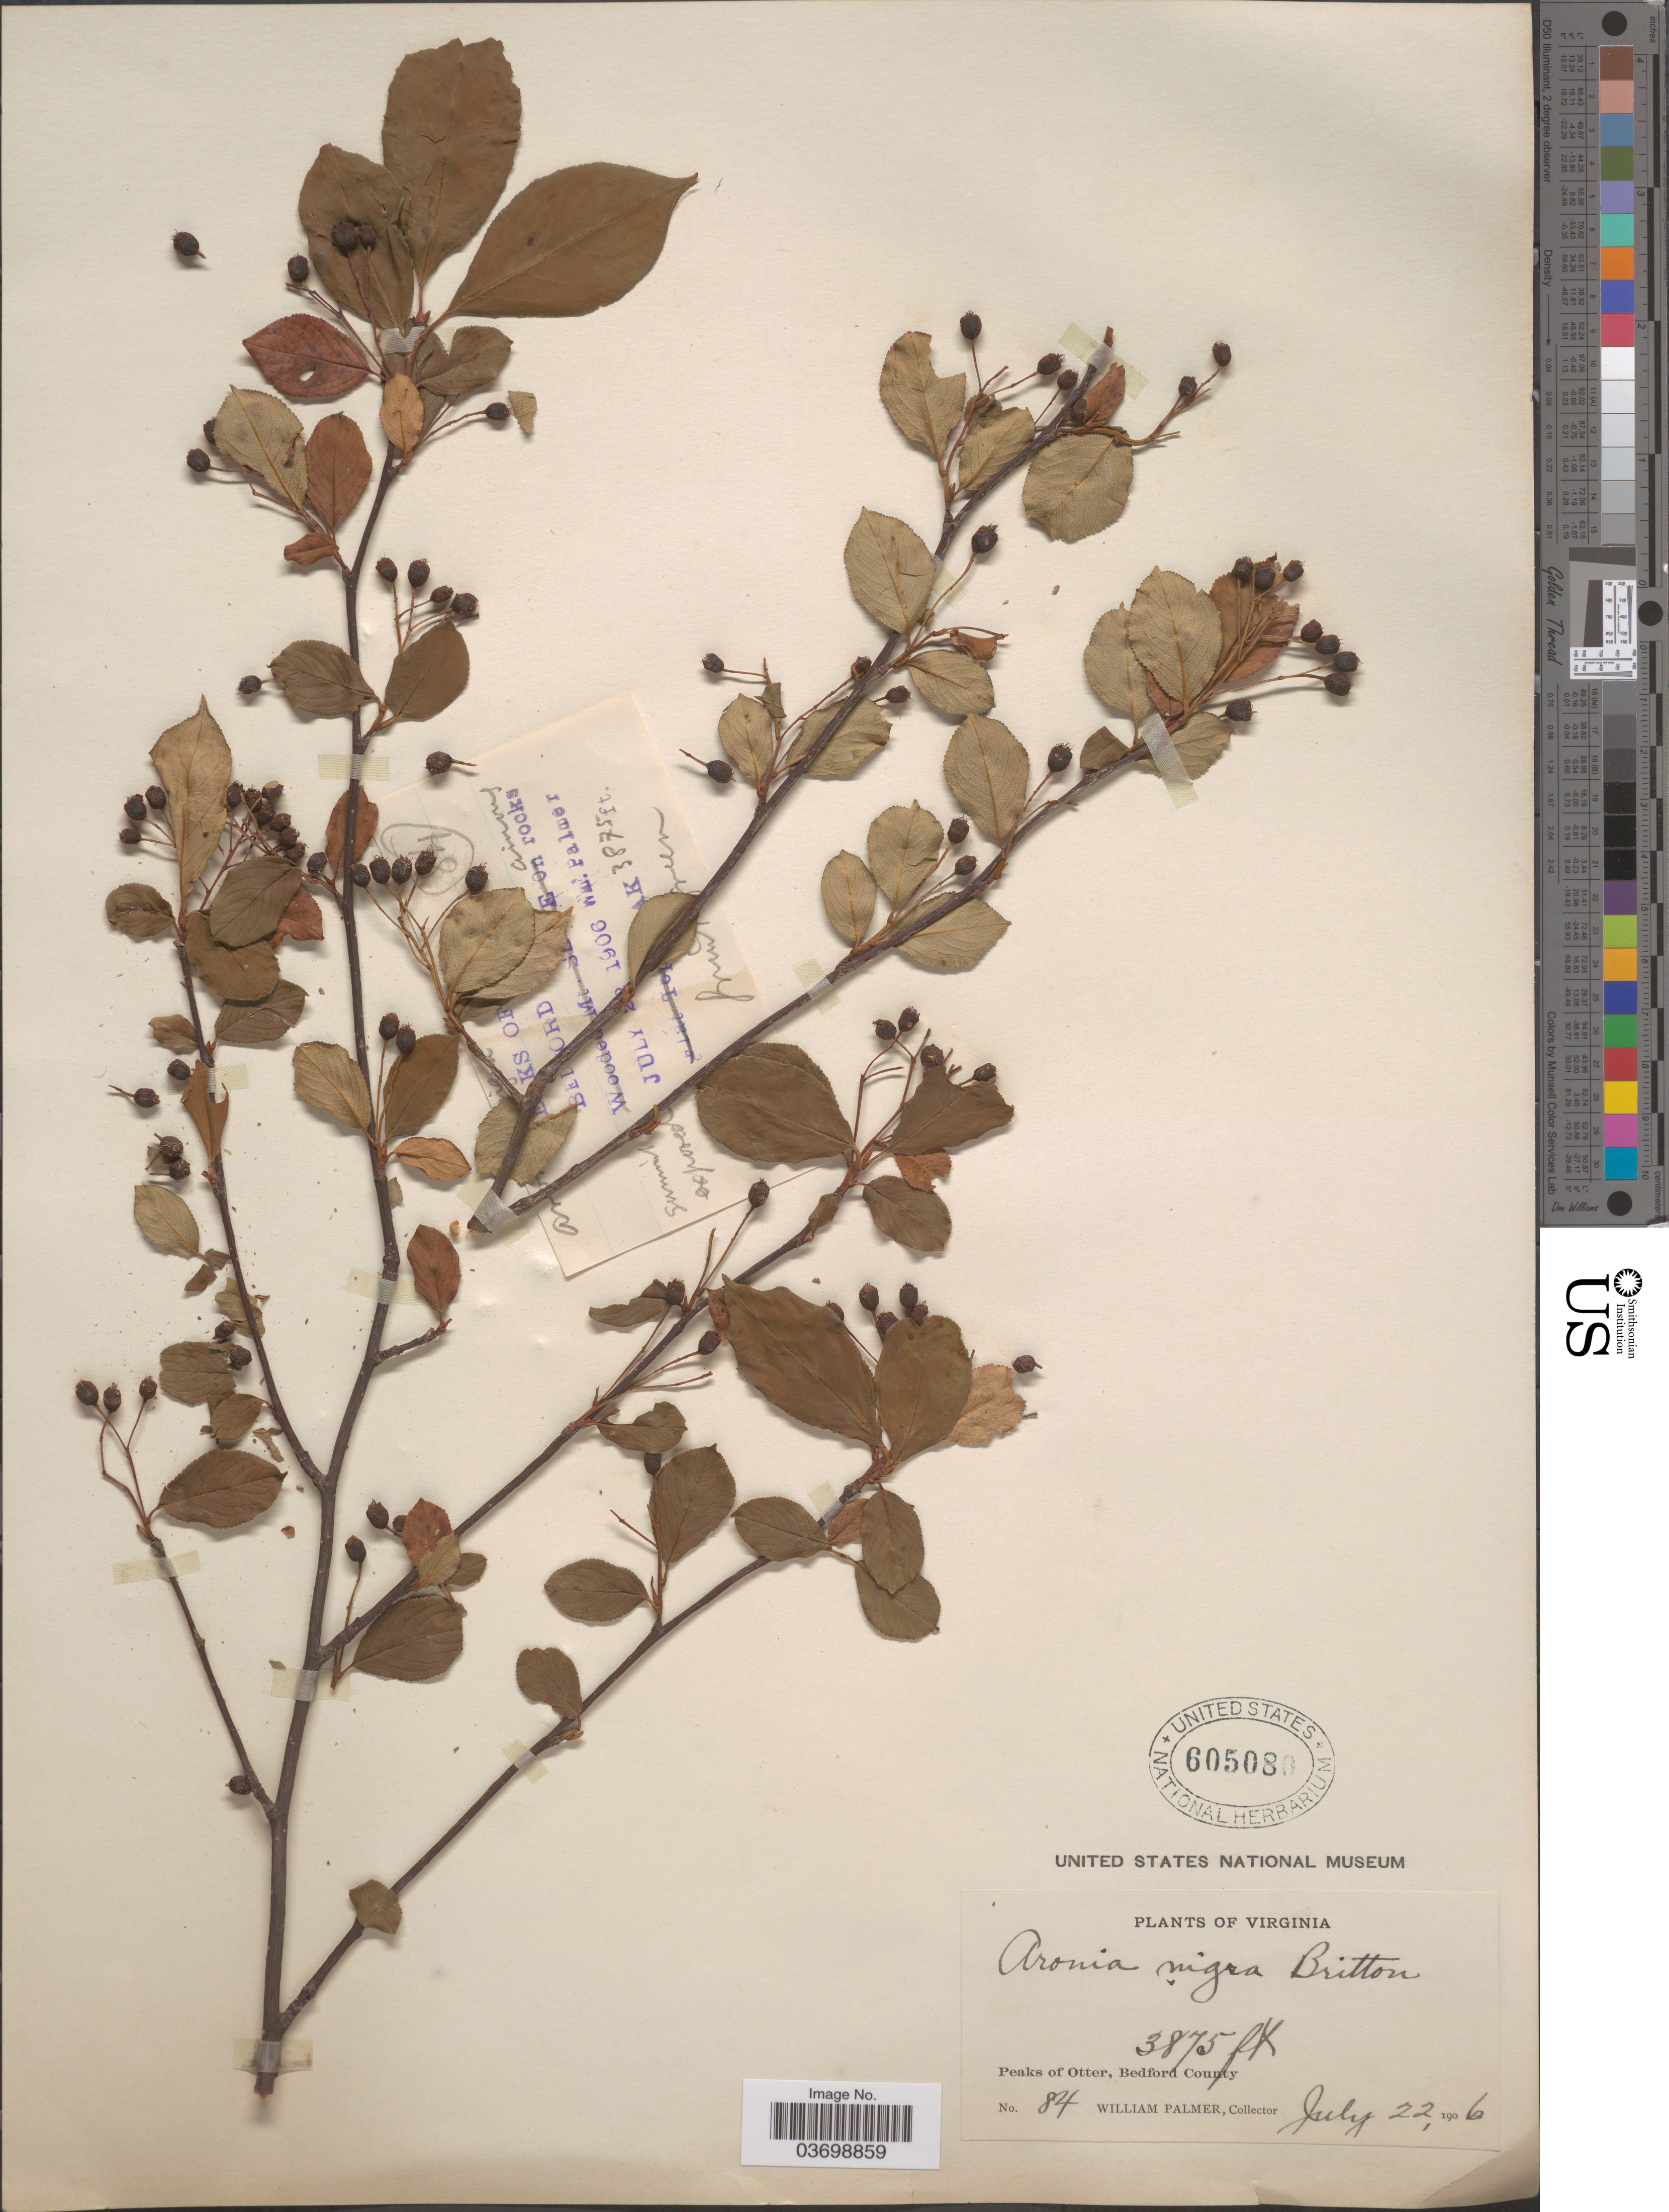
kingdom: Plantae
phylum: Tracheophyta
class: Magnoliopsida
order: Rosales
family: Rosaceae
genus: Aronia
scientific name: Aronia melanocarpa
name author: (Michx.) Elliott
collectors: W. Palmer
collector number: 84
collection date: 1906-07-22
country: United States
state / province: Virginia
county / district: Bedford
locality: Peaks of Otter, Bedford County.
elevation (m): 1181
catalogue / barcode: US 605080